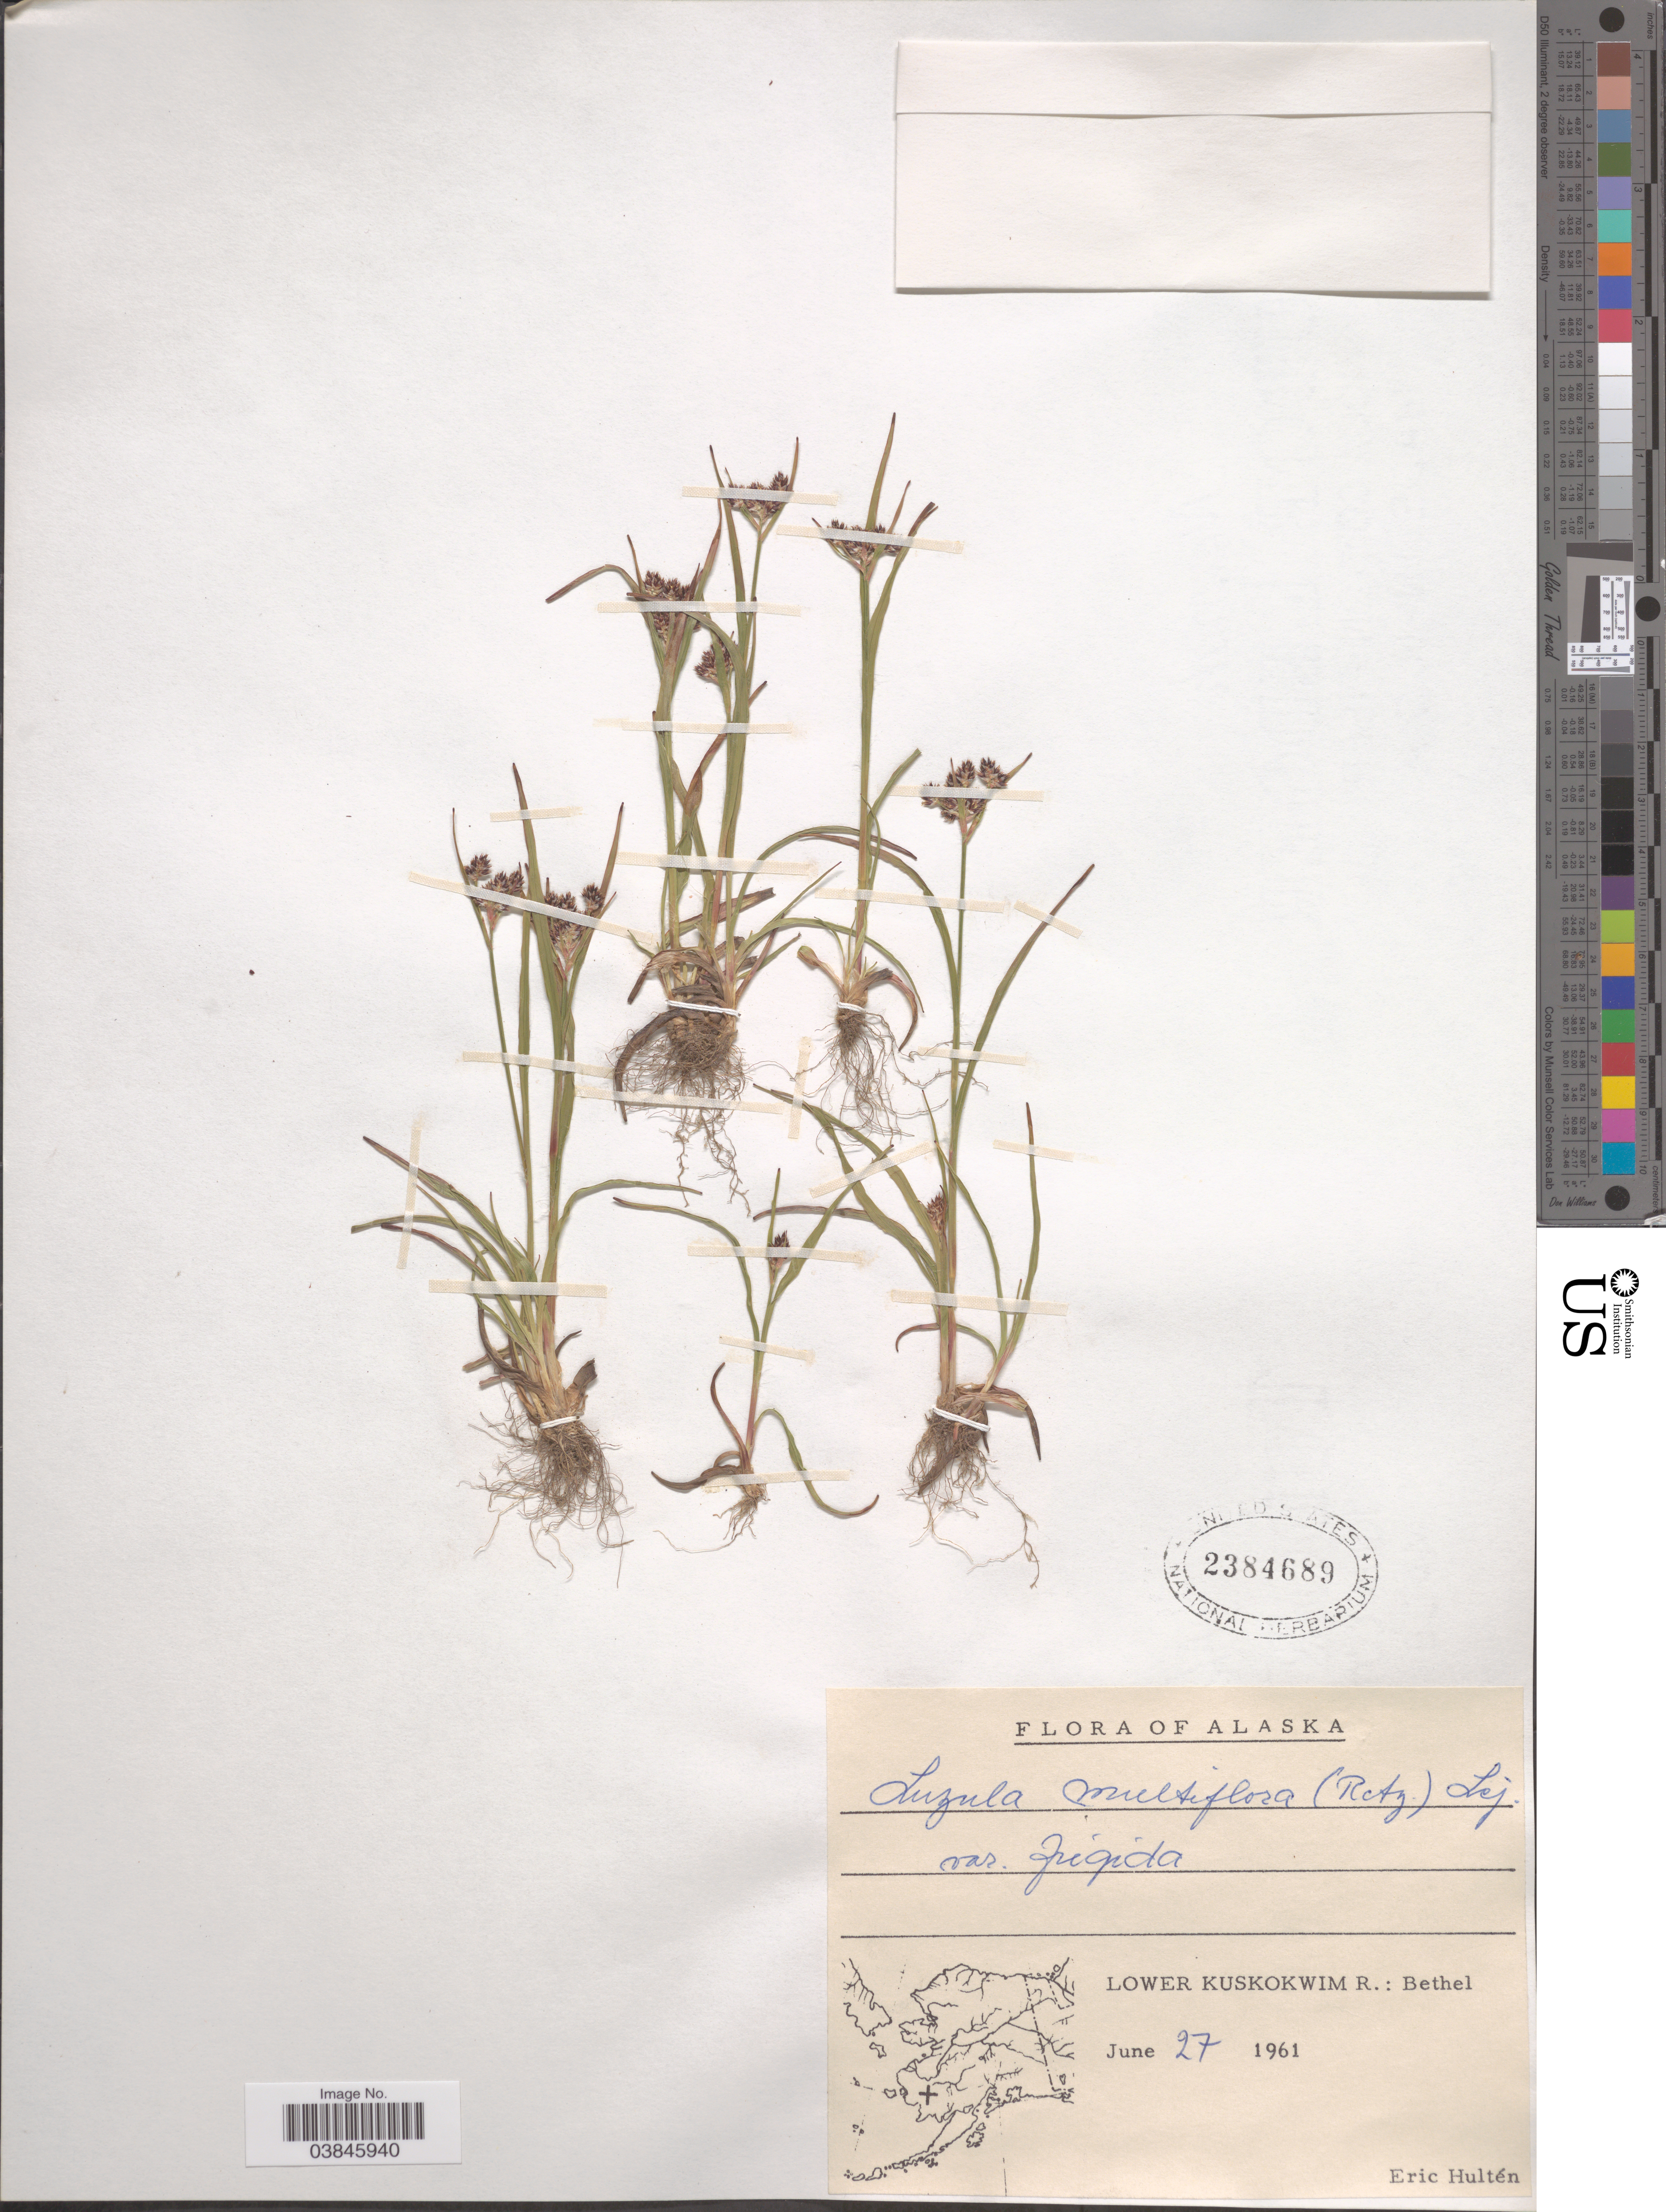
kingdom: Plantae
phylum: Tracheophyta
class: Liliopsida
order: Poales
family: Juncaceae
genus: Luzula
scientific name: Luzula multiflora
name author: (Ehrh.) Lej.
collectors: E. G. Hultén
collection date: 1961-06-27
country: United States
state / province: Alaska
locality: Lower Kuskokwim R.: Bethel.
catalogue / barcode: US 2384689